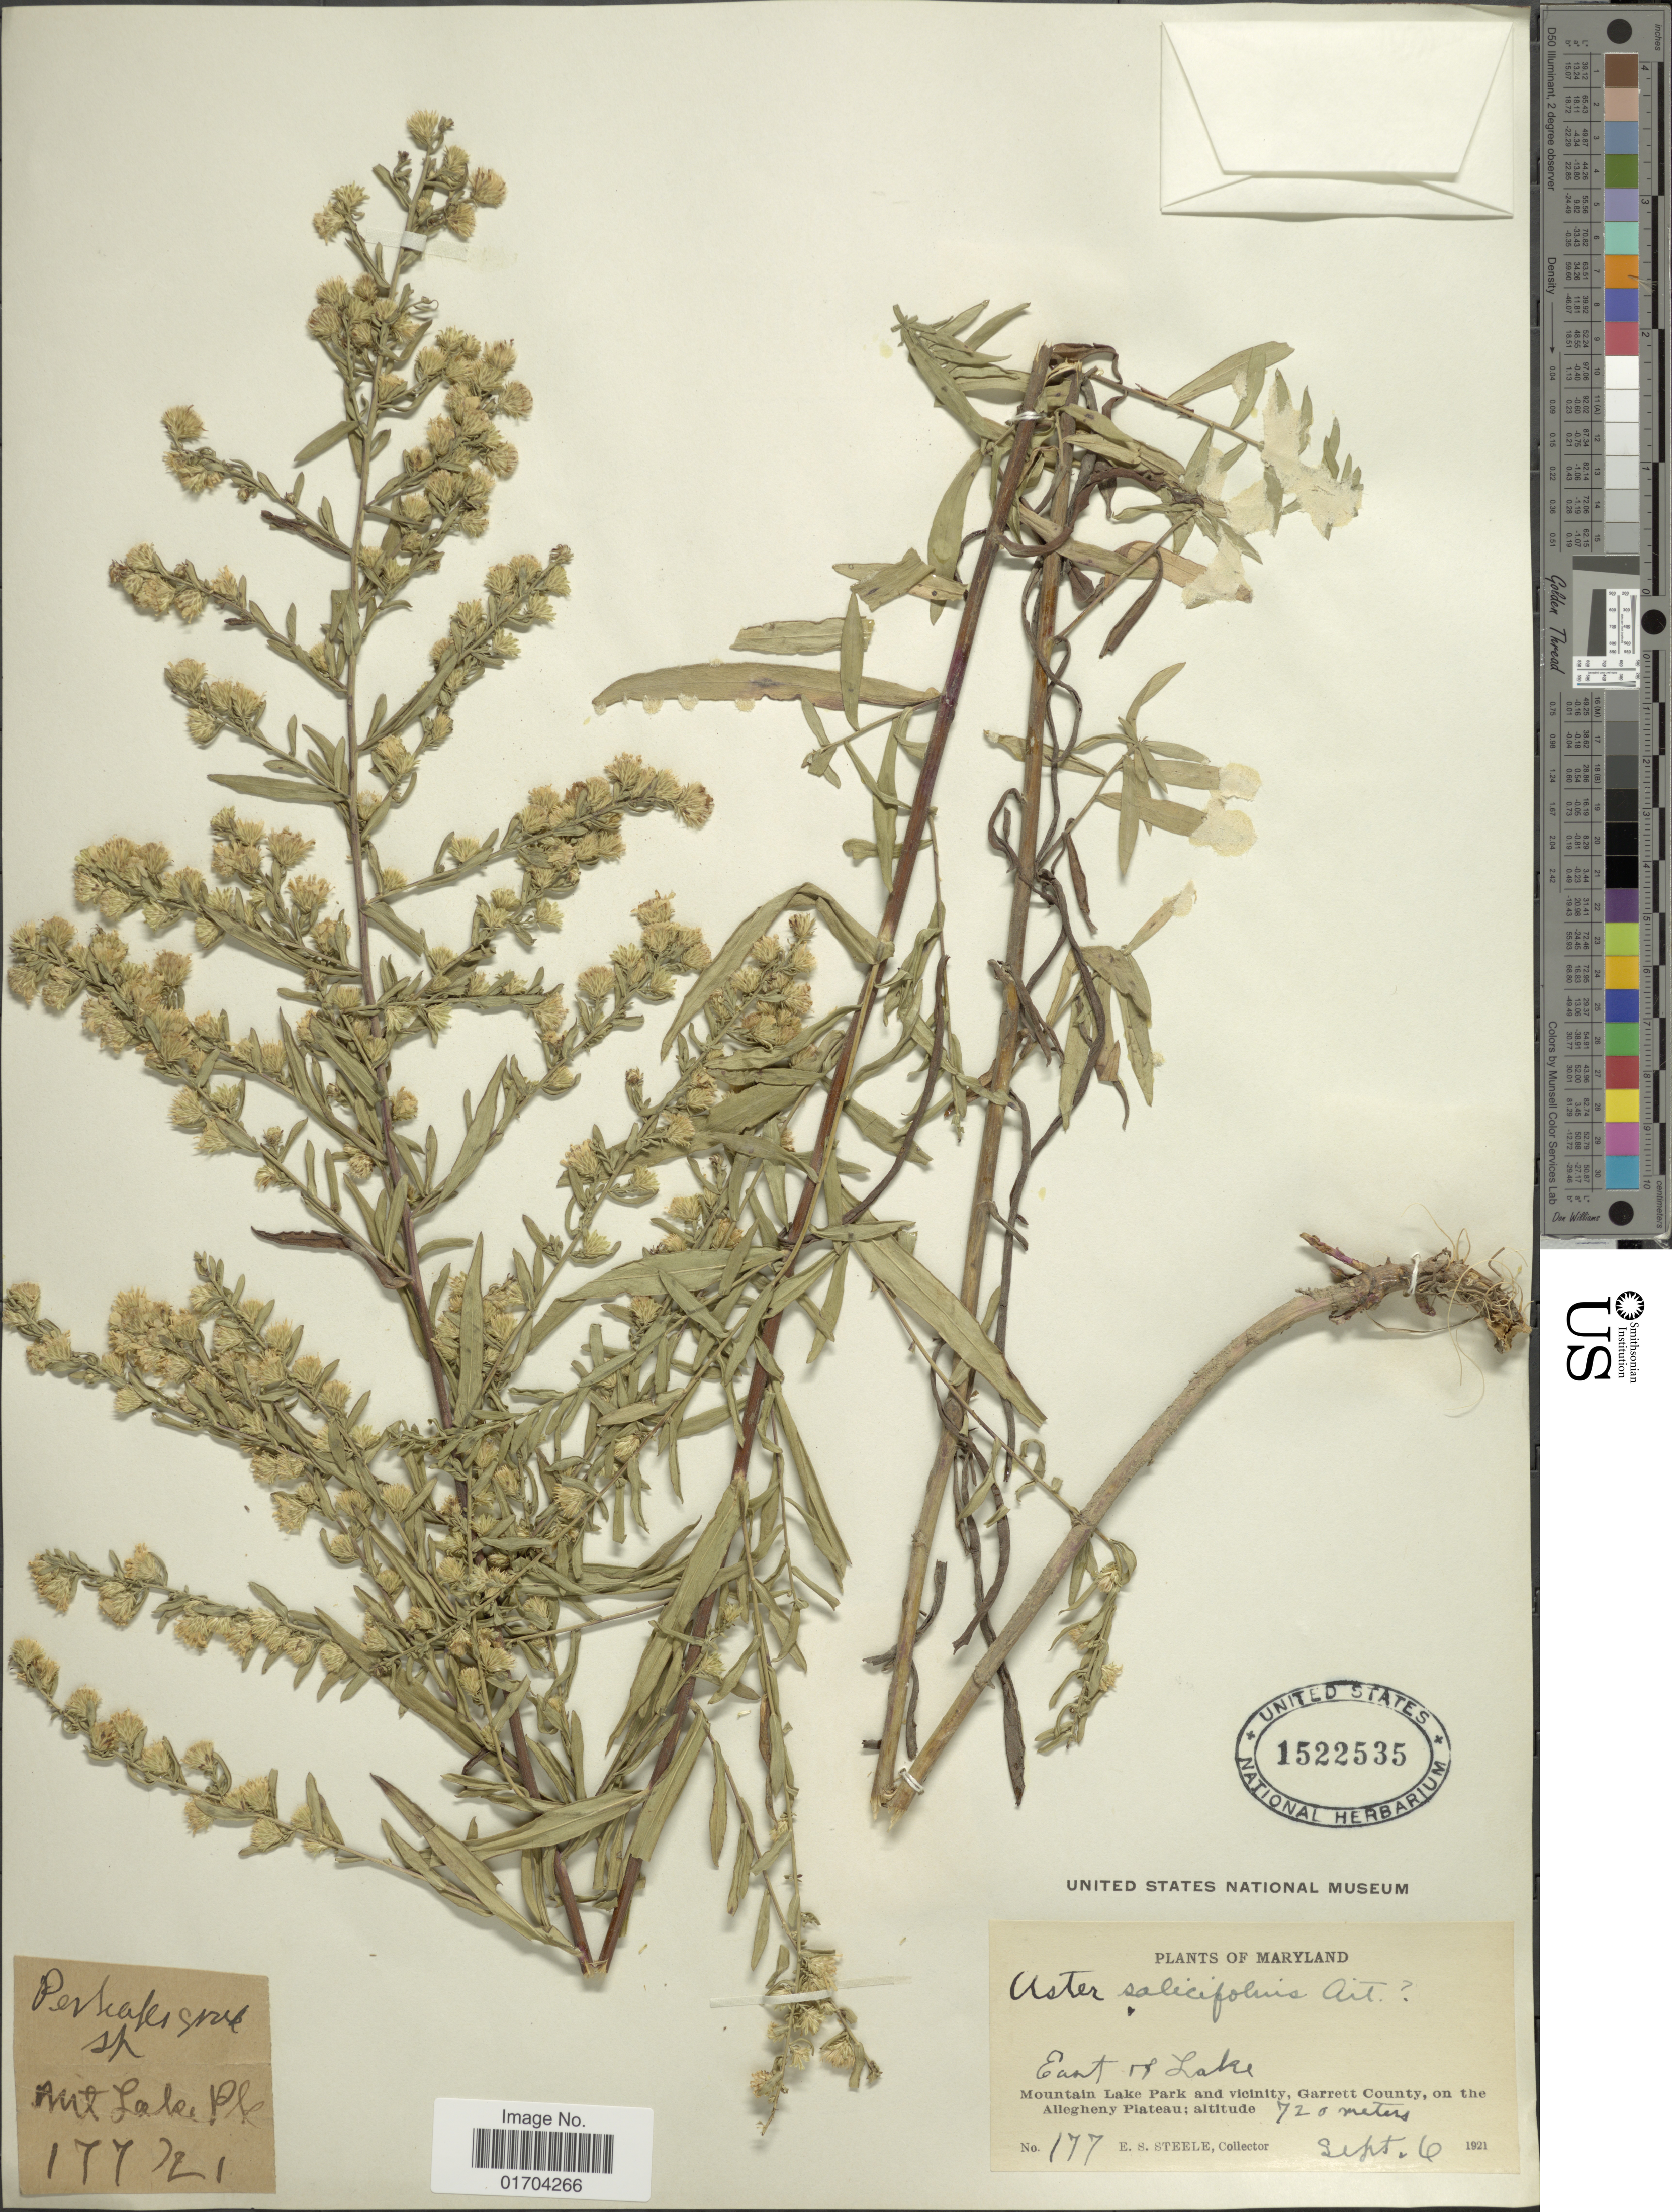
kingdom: Plantae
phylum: Tracheophyta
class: Magnoliopsida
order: Asterales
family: Asteraceae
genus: Symphyotrichum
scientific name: Symphyotrichum sp.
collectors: E. Steele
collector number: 177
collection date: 1921-07-06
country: United States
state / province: Maryland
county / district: Garrett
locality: East of Lake, Mountain Lake Park and vicinity, Garrett County, on the Allegheny Plateau.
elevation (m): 720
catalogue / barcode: US 1522535